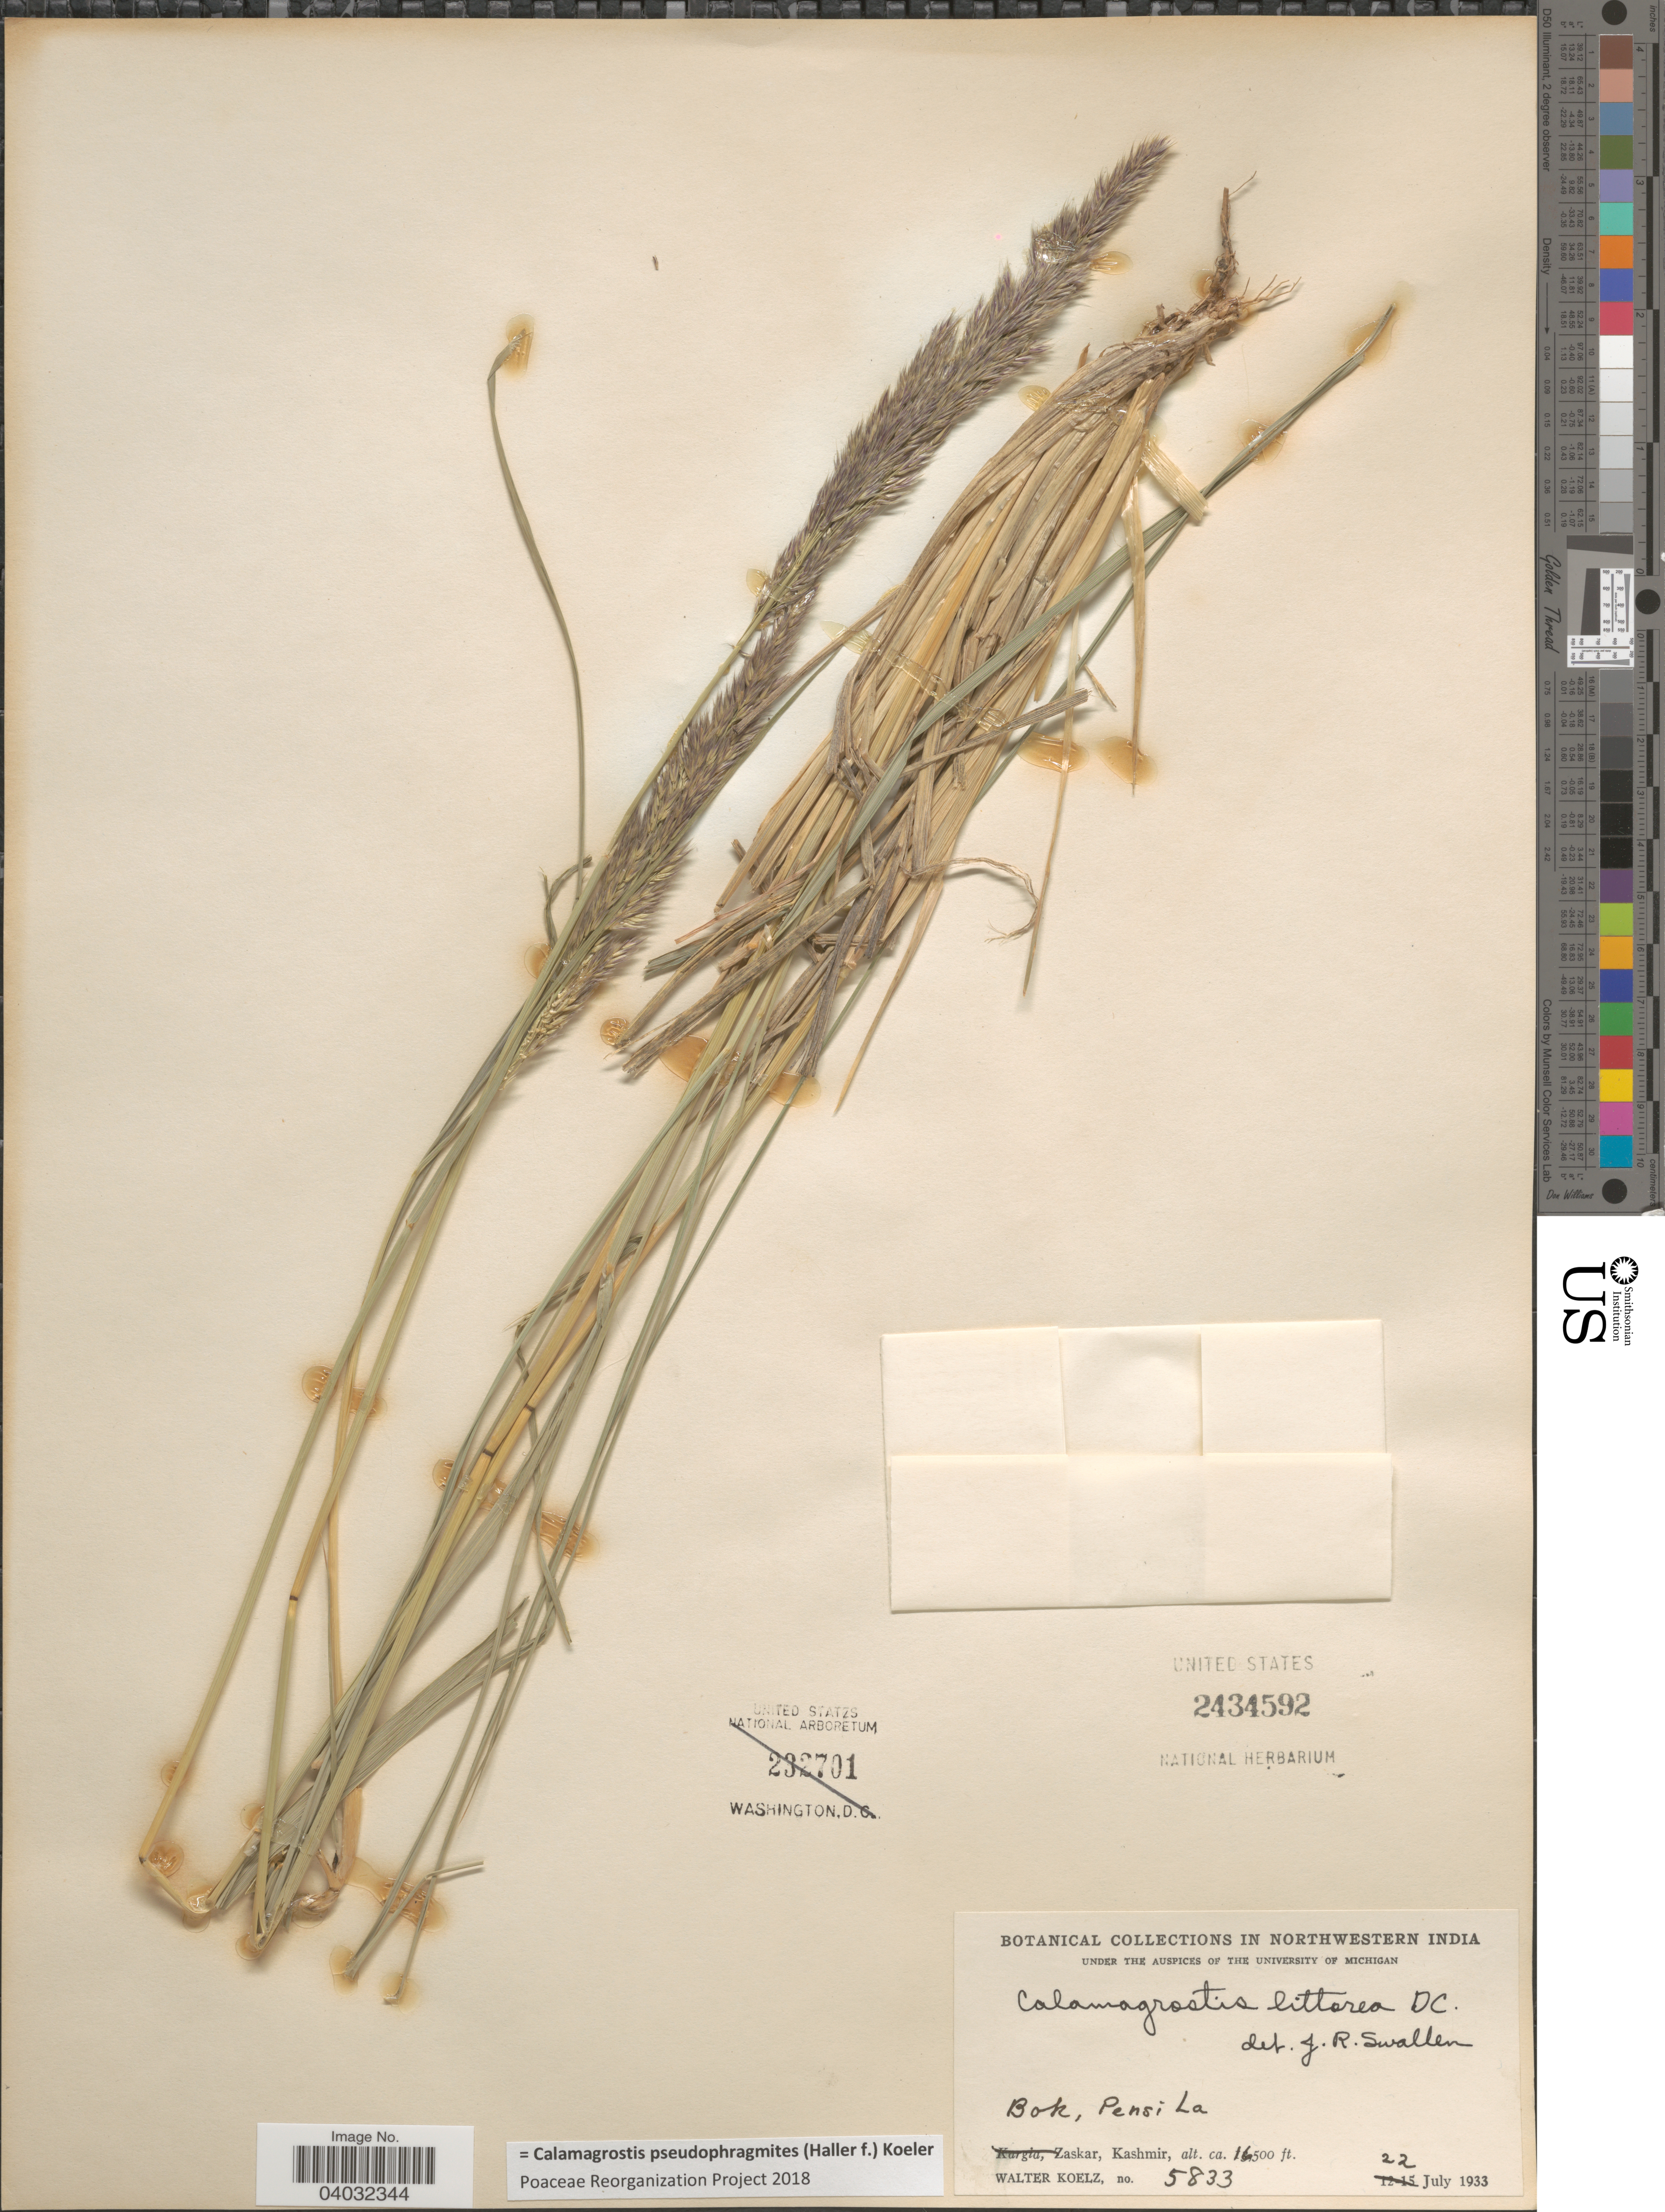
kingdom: Plantae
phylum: Tracheophyta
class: Liliopsida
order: Poales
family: Poaceae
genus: Calamagrostis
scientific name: Calamagrostis pseudophragmites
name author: (Haller f.) Koeler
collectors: W. N. Koelz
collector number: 5833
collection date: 1933-07-22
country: India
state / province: Jammu and Kashmir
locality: Northwestern India. Bok, Pensi La. Zaskar, Kashmir.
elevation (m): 5029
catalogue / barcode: US 2434592